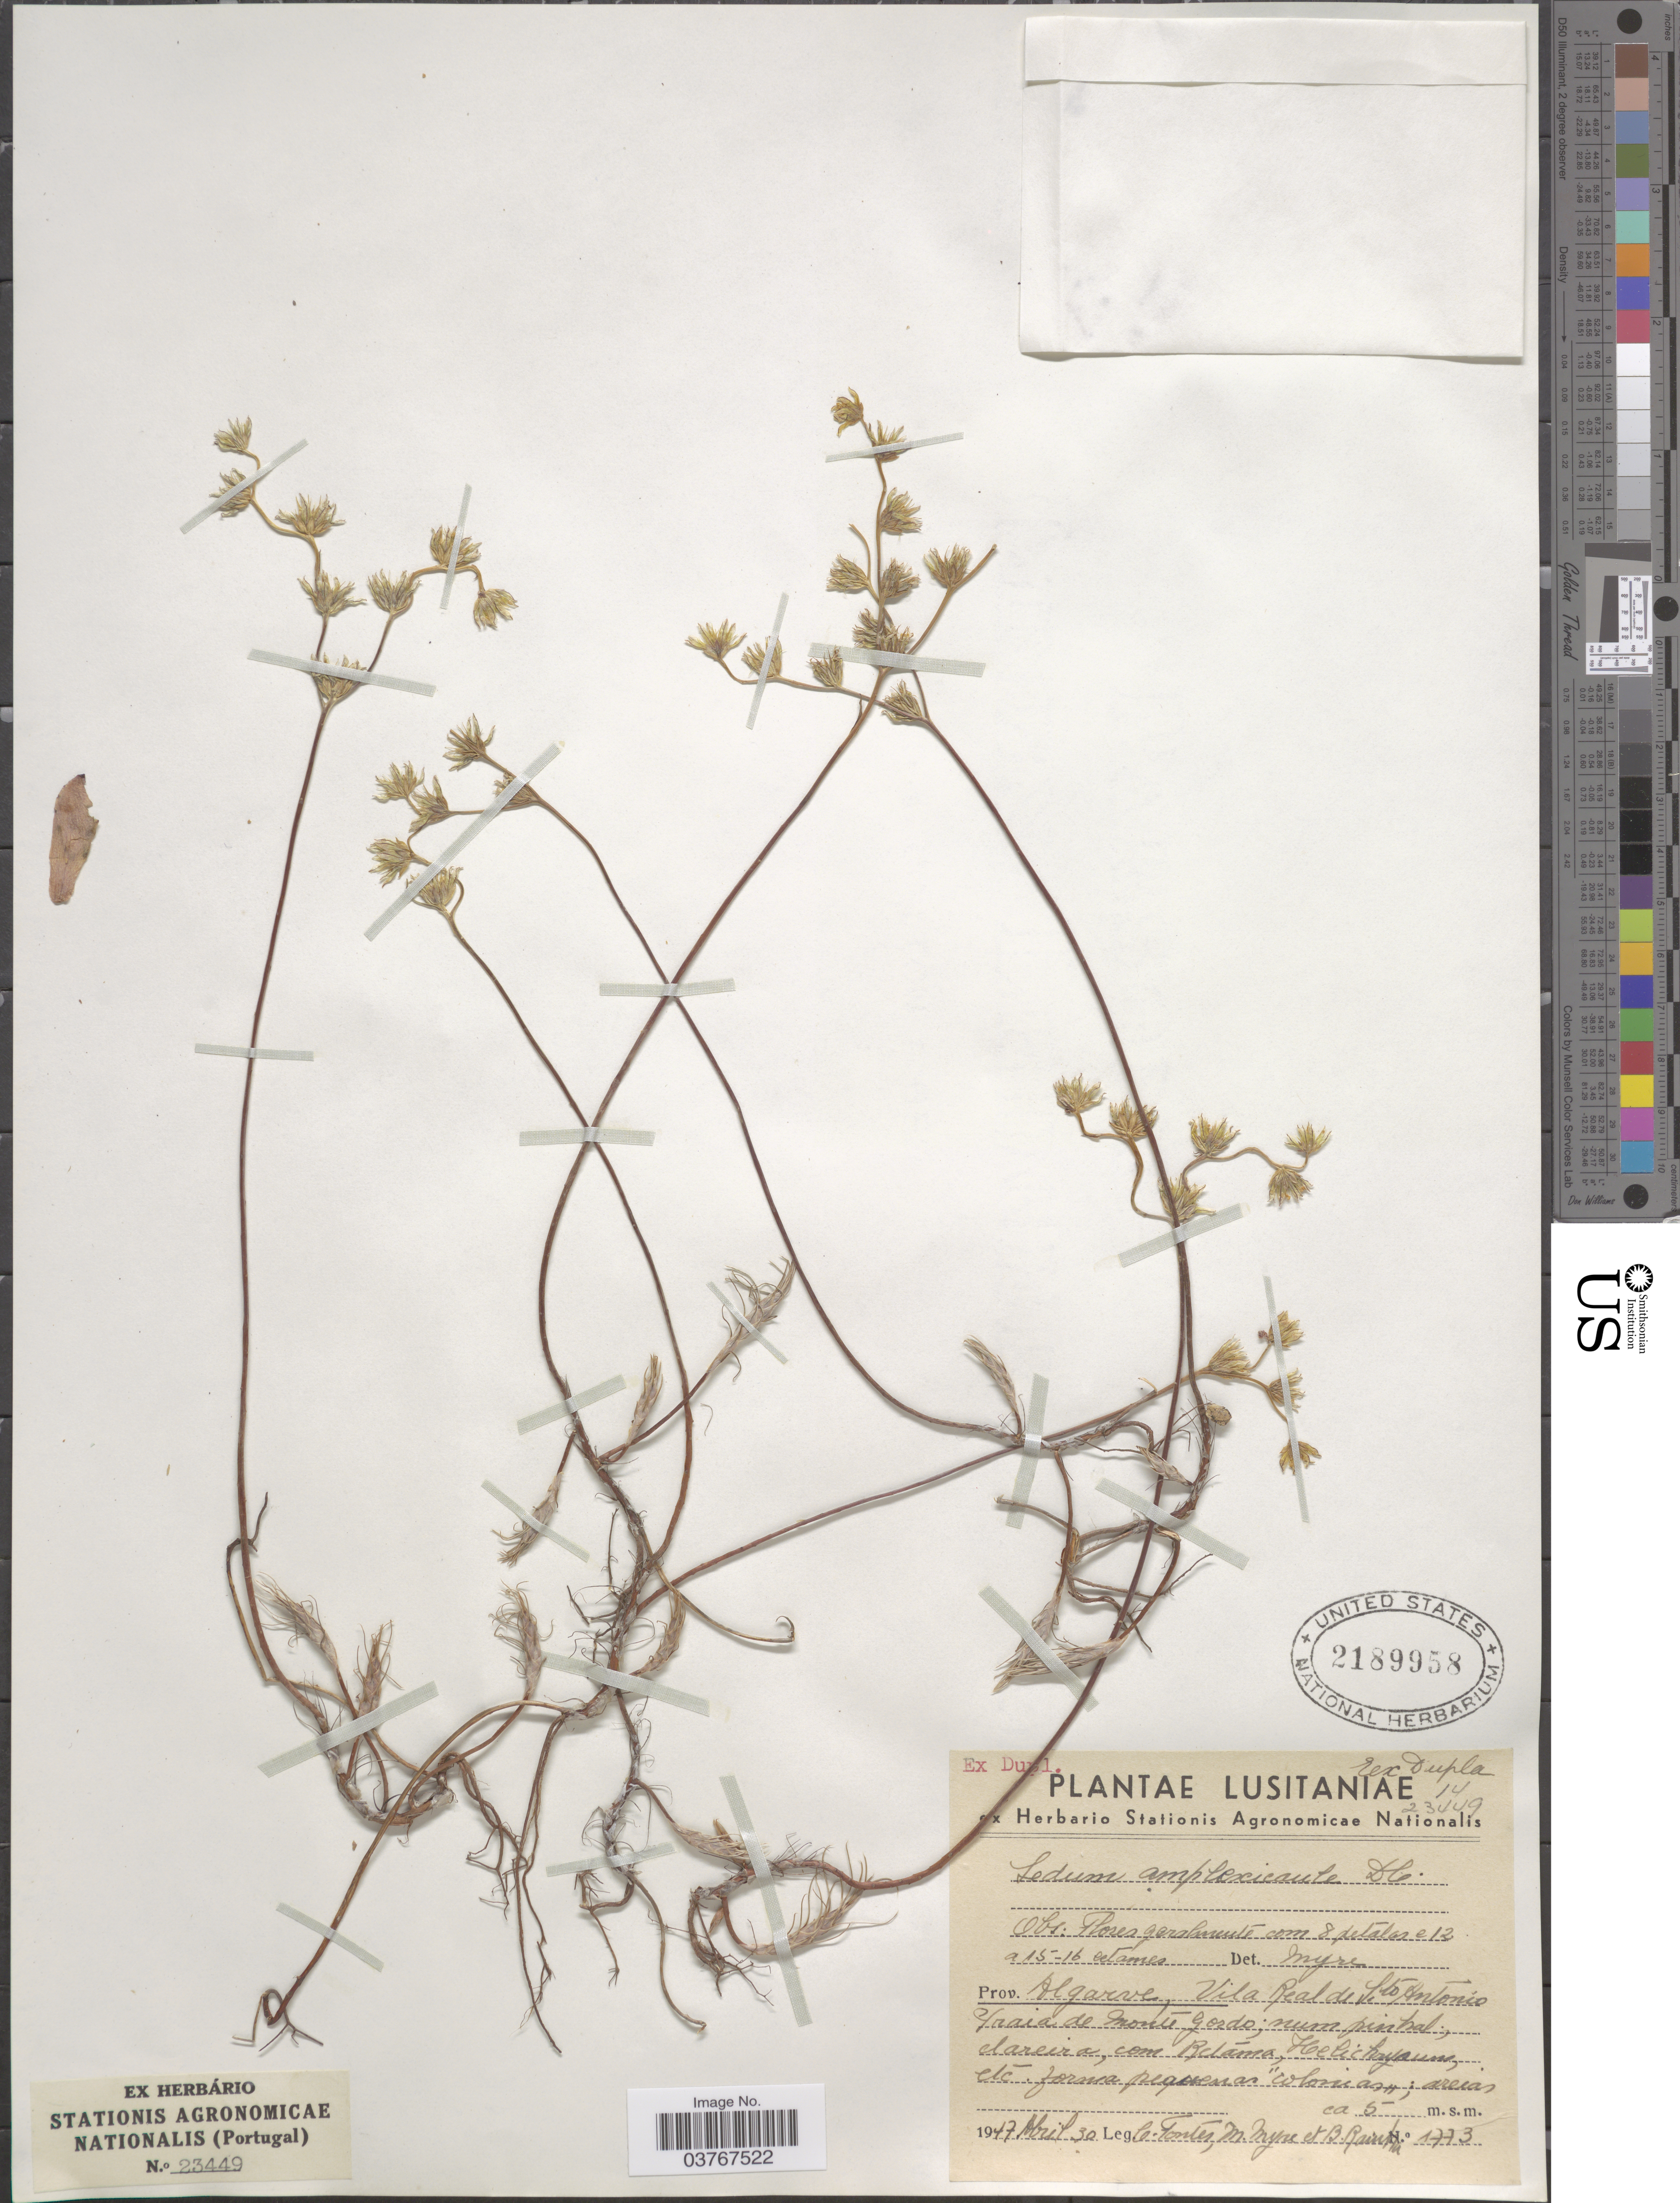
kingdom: Plantae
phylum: Tracheophyta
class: Magnoliopsida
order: Saxifragales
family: Crassulaceae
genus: Petrosedum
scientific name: Petrosedum amplexicaule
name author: (DC.) Velayos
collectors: C. Fontes, Myre, M. & B. Rainha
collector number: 1773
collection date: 1947-04-30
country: Portugal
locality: Lusitaniae. Prov. Algarve, Vila Real de Sto. Antonio. Yraia [interpreted] de Monte Gordo.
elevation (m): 5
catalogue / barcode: US 2189958